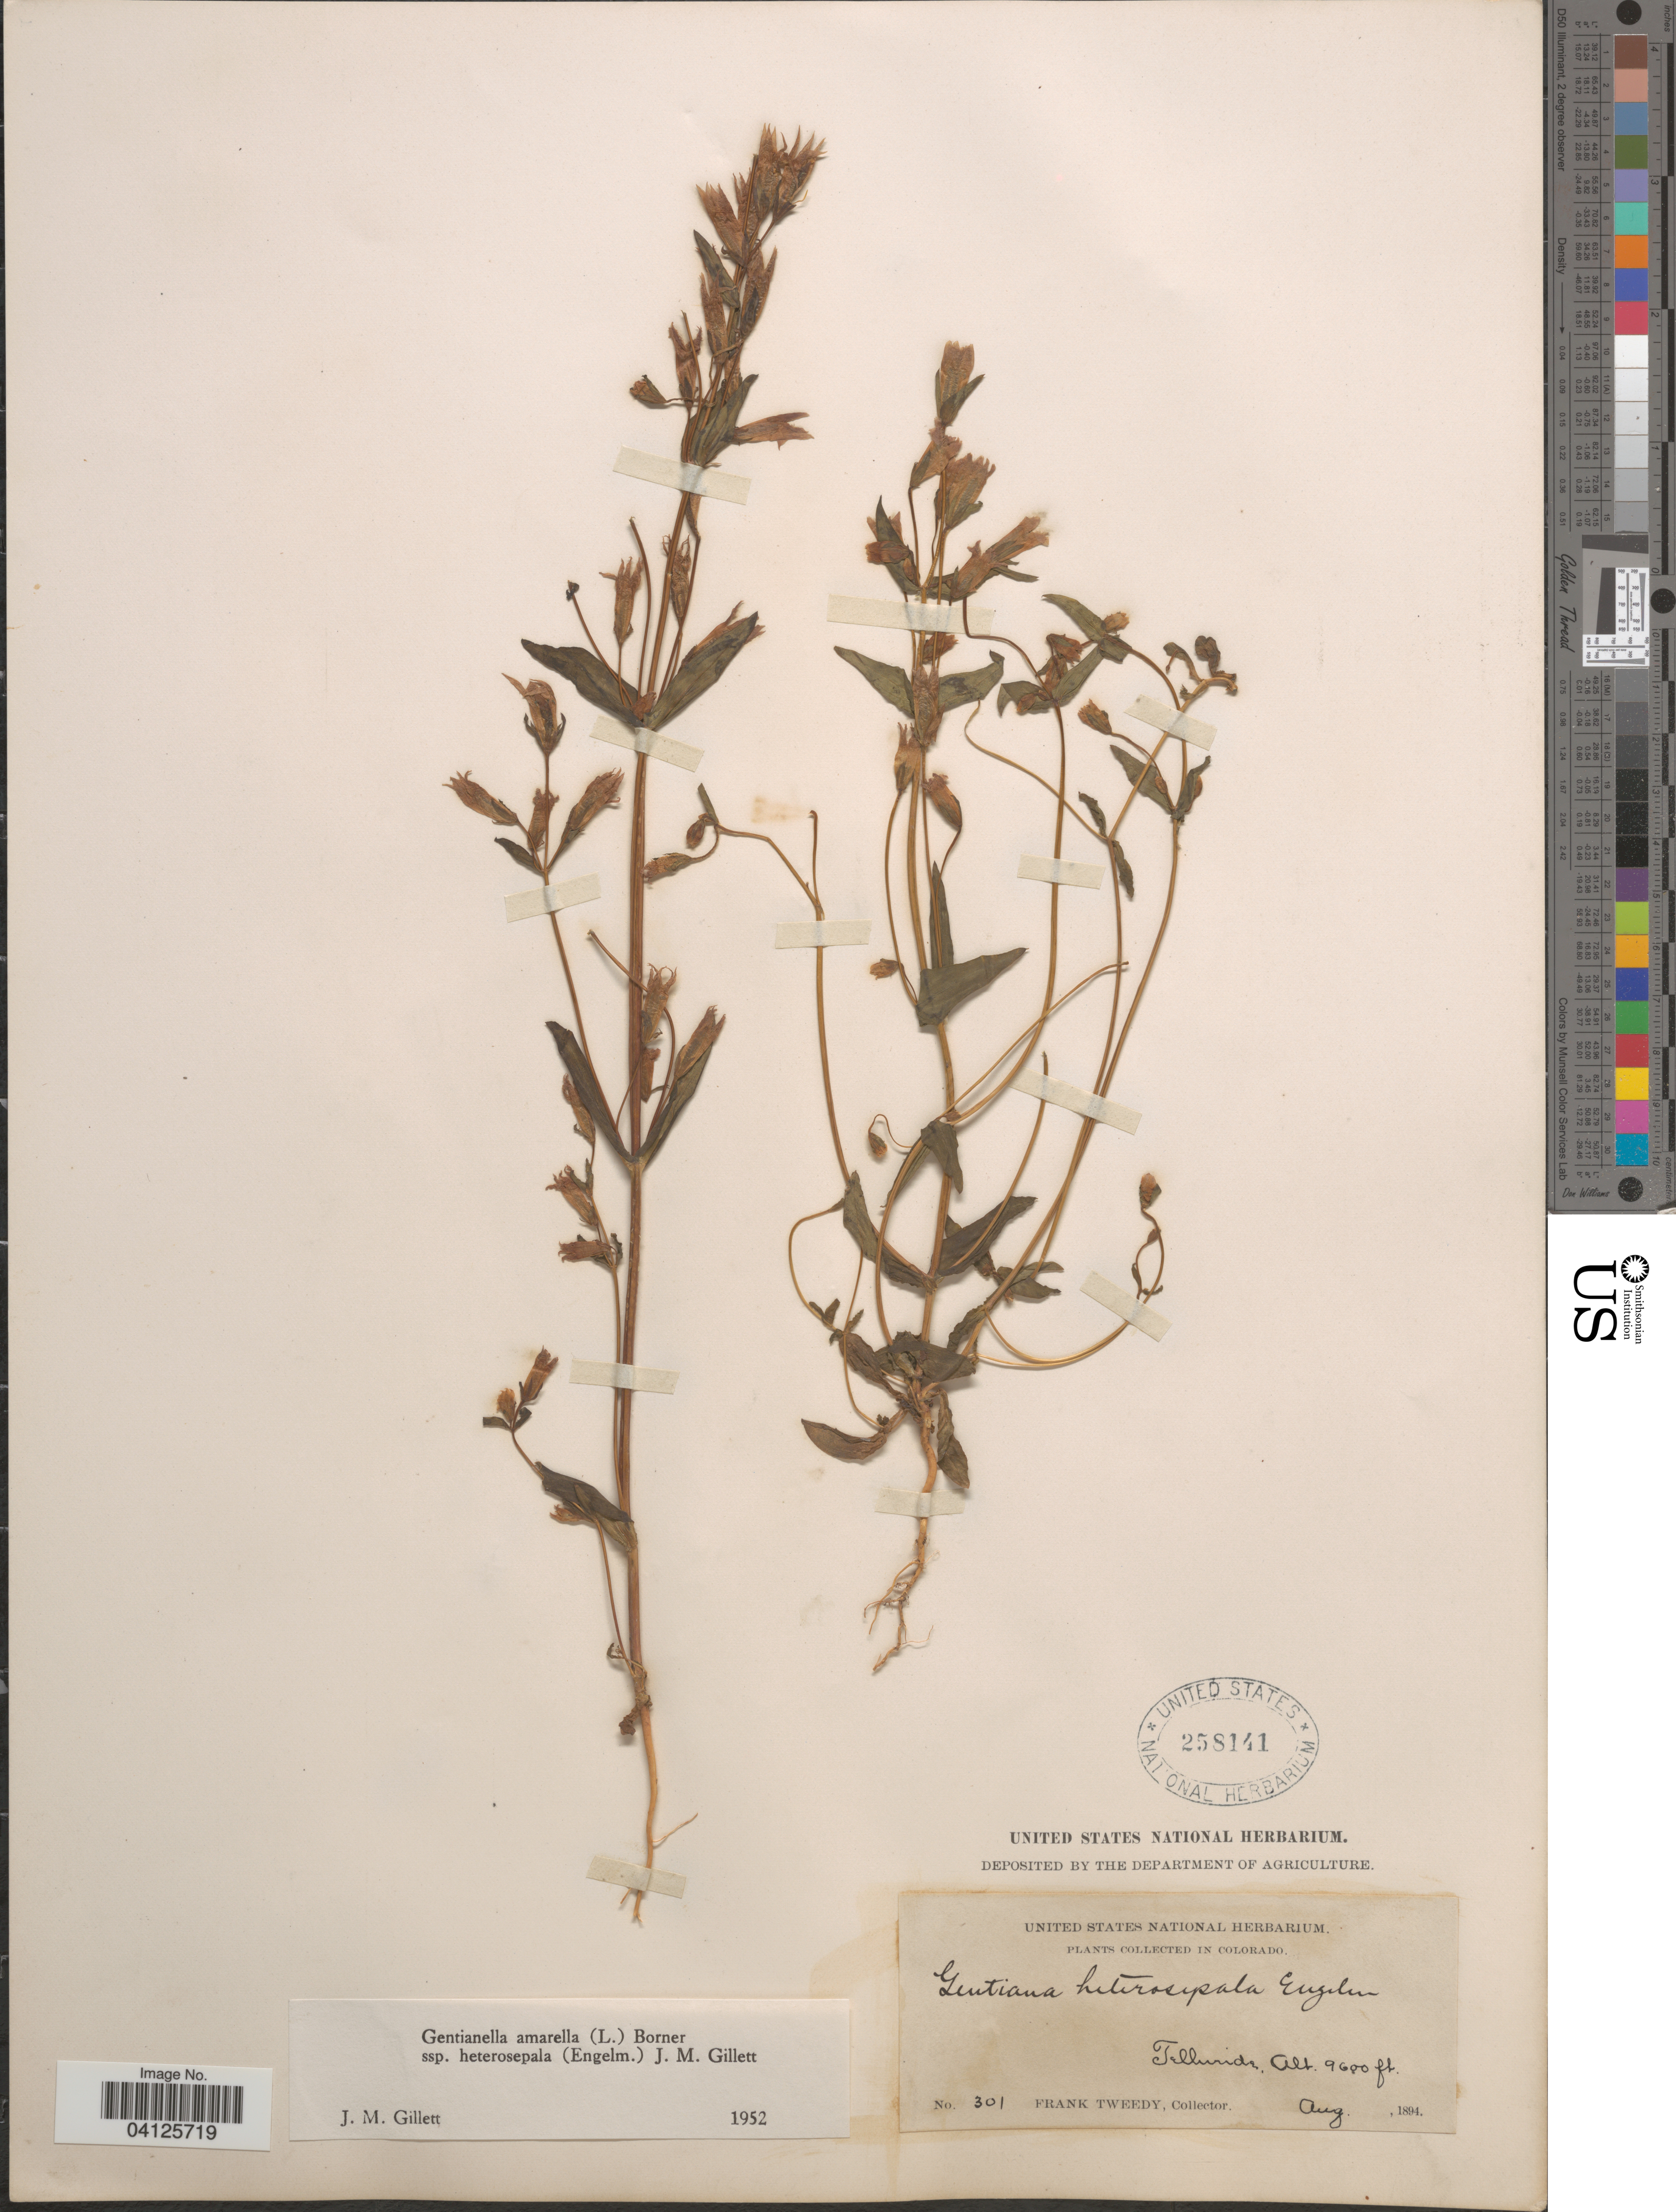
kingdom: Plantae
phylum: Tracheophyta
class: Magnoliopsida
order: Gentianales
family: Gentianaceae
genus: Gentianella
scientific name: Gentianella amarella subsp. heterosepala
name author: (Engelm.) J.M. Gillet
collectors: F. Tweedy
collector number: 301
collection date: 1894-08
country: United States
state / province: Colorado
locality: Telluride.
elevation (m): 2926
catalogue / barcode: US 258141